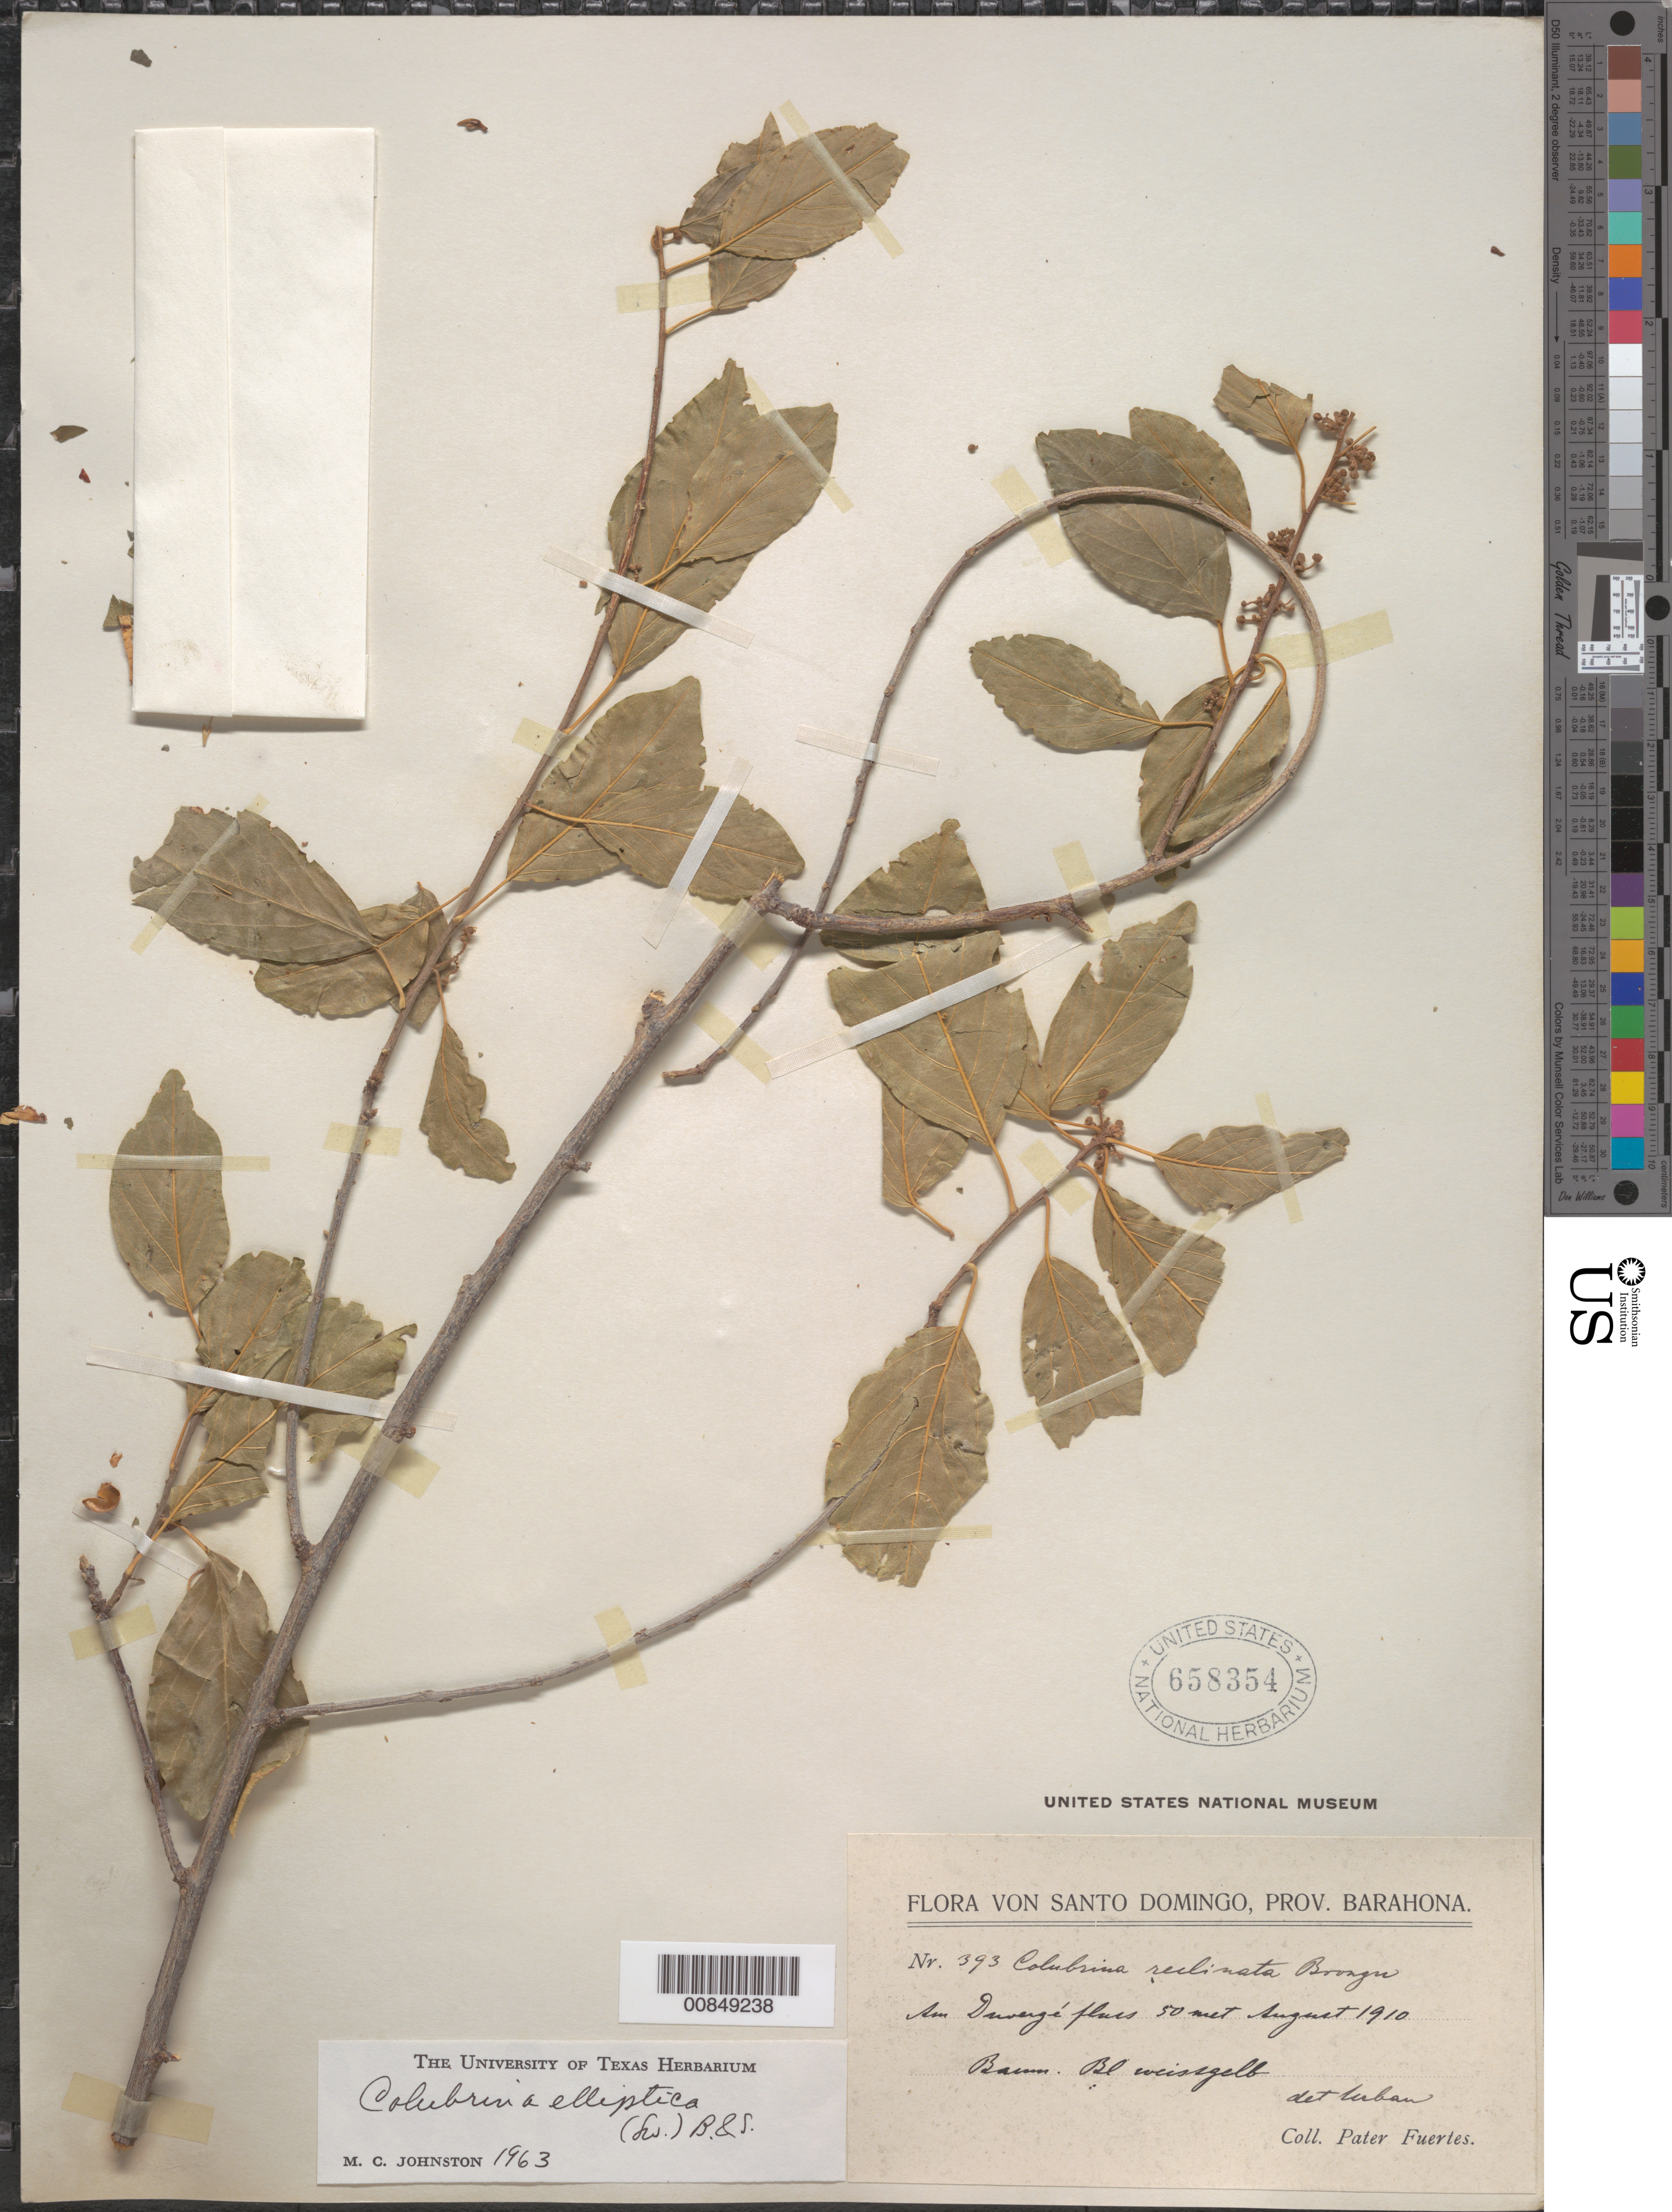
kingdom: Plantae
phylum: Tracheophyta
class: Magnoliopsida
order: Rosales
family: Rhamnaceae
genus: Colubrina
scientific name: Colubrina elliptica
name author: (Sw.) Brizicky & W.L. Stern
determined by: Johnston, Marshall C.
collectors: M. D. Fuertes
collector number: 393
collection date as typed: Aug 1910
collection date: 1910-08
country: Dominican Republic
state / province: Barahona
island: Hispaniola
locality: Aun "Duvergé fluss"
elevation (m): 50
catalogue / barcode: US 658354